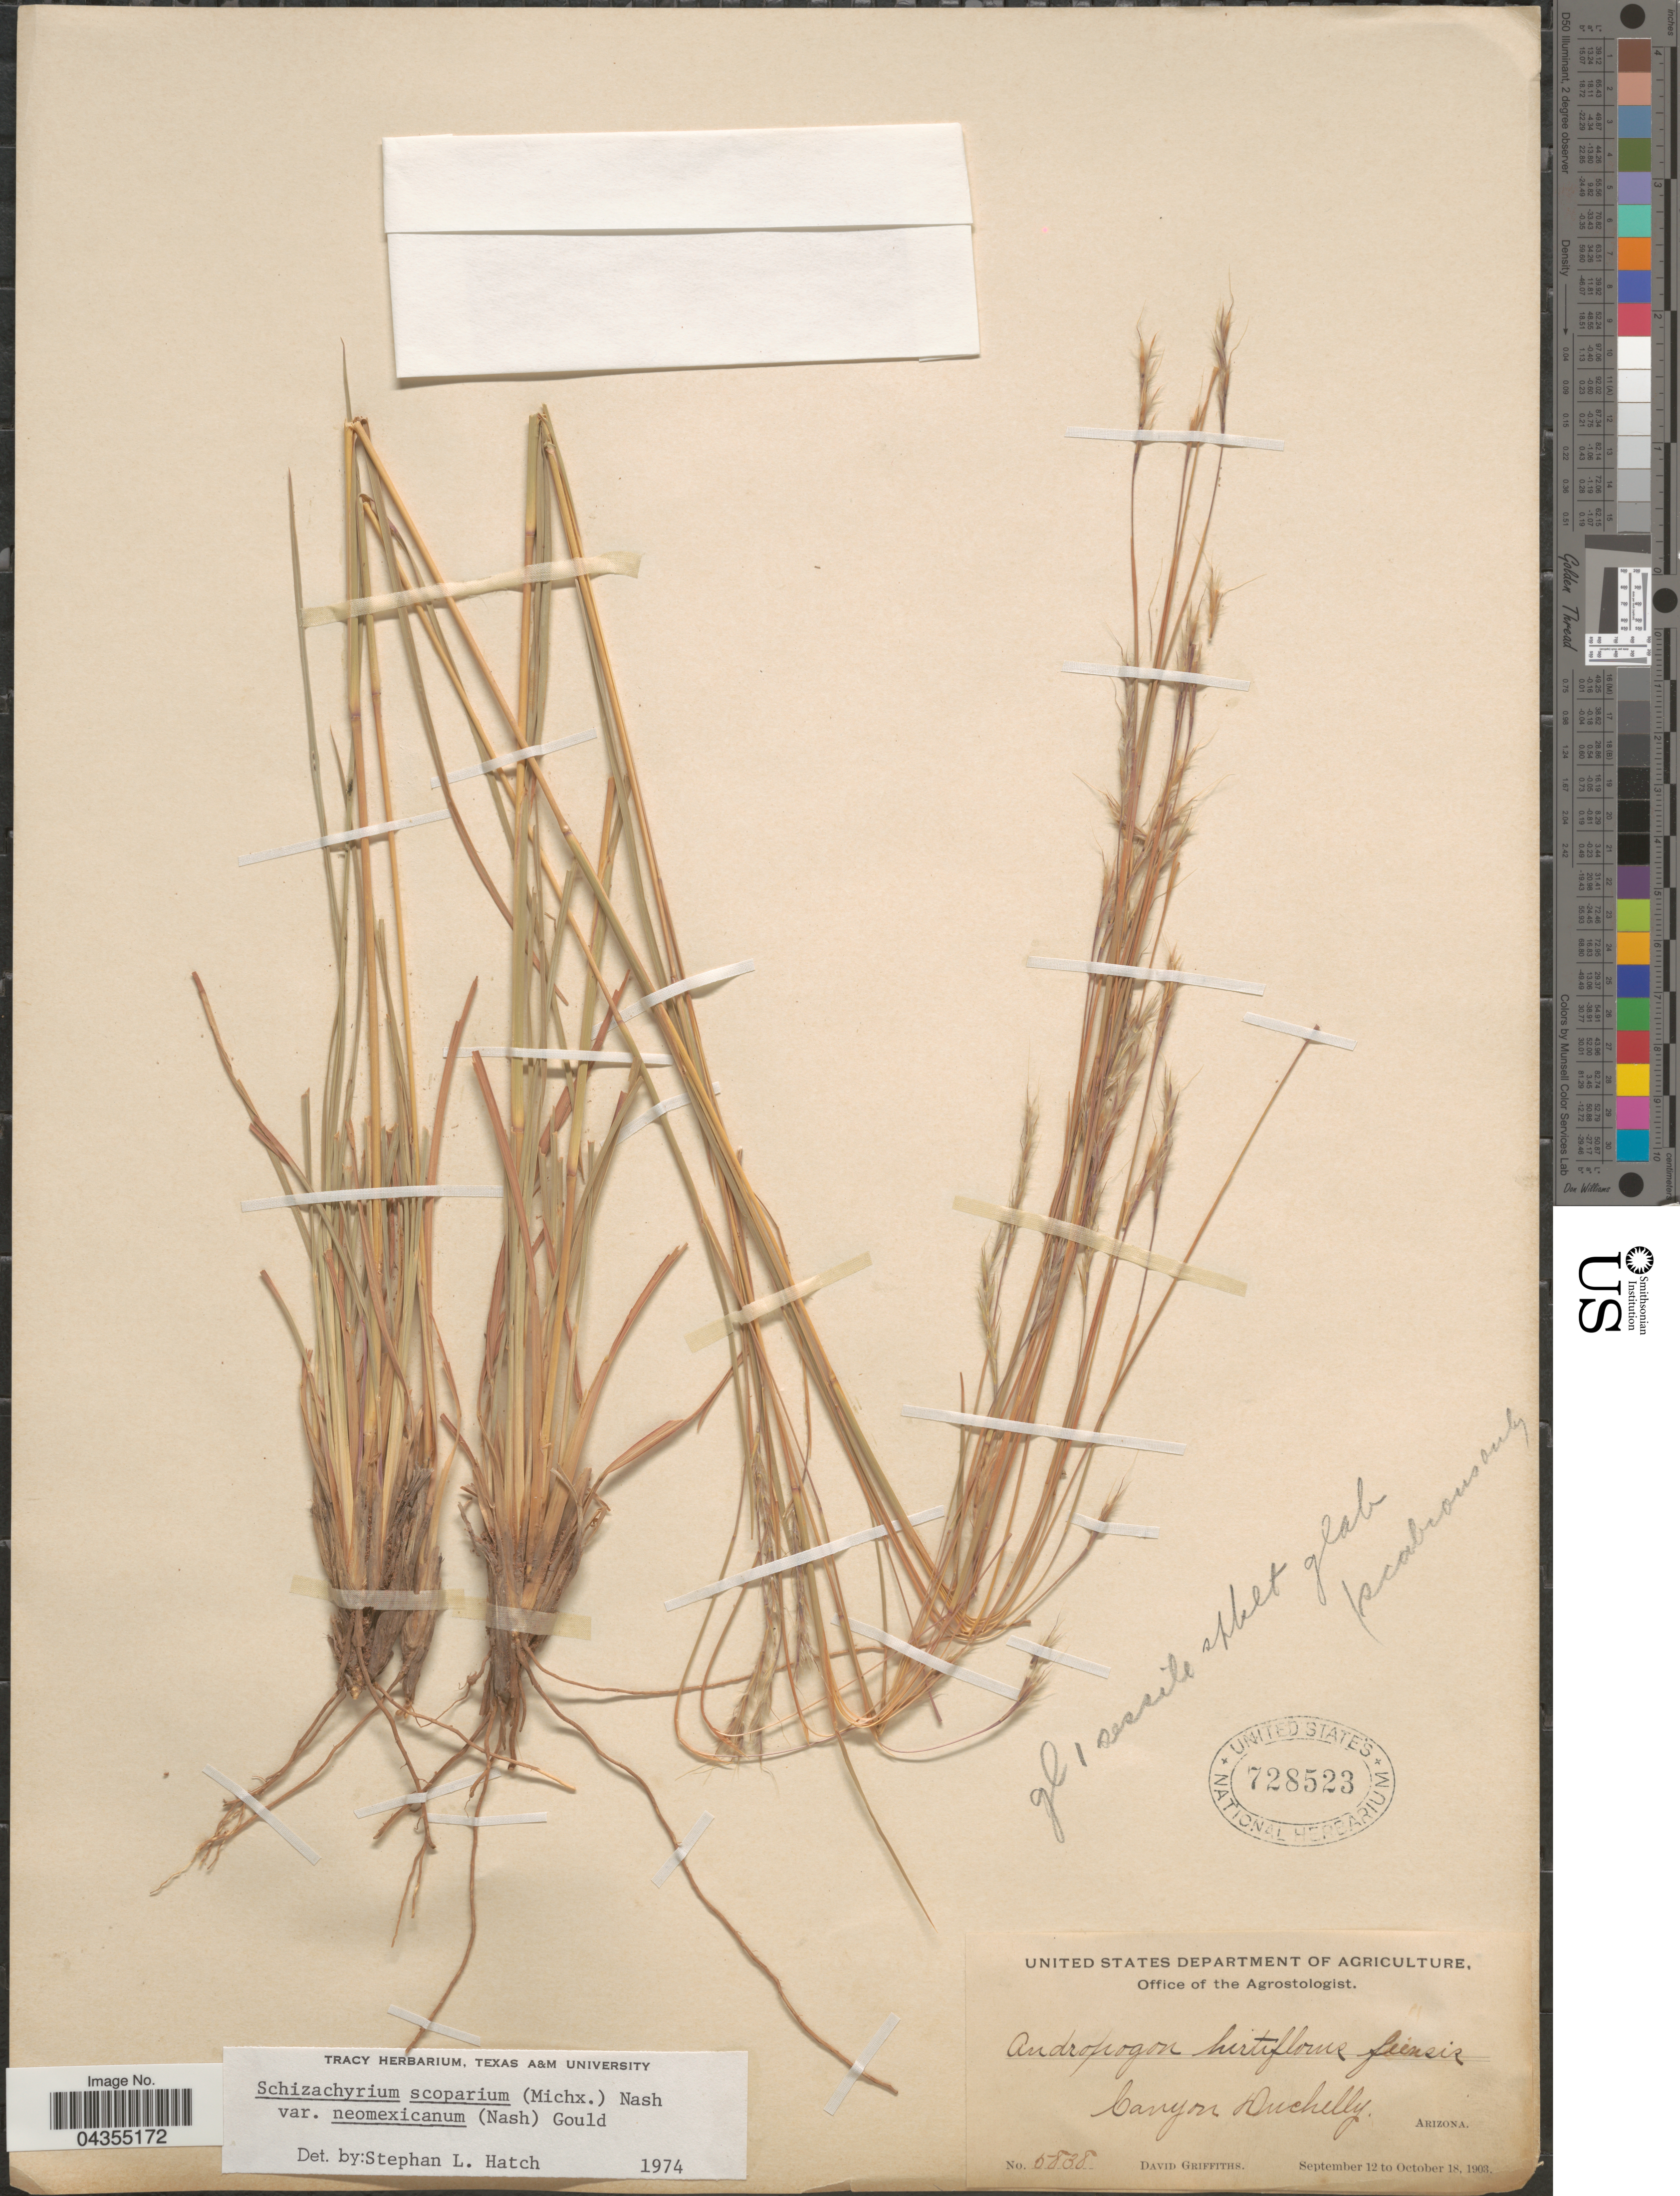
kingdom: Plantae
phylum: Tracheophyta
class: Liliopsida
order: Poales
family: Poaceae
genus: Schizachyrium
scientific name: Schizachyrium scoparium var. neomexicanum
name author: (Nash) Gould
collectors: D. Griffiths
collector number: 5838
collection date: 1903-09-12/1903-10-18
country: United States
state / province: Arizona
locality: Canyon Duckelly.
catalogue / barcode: US 728523